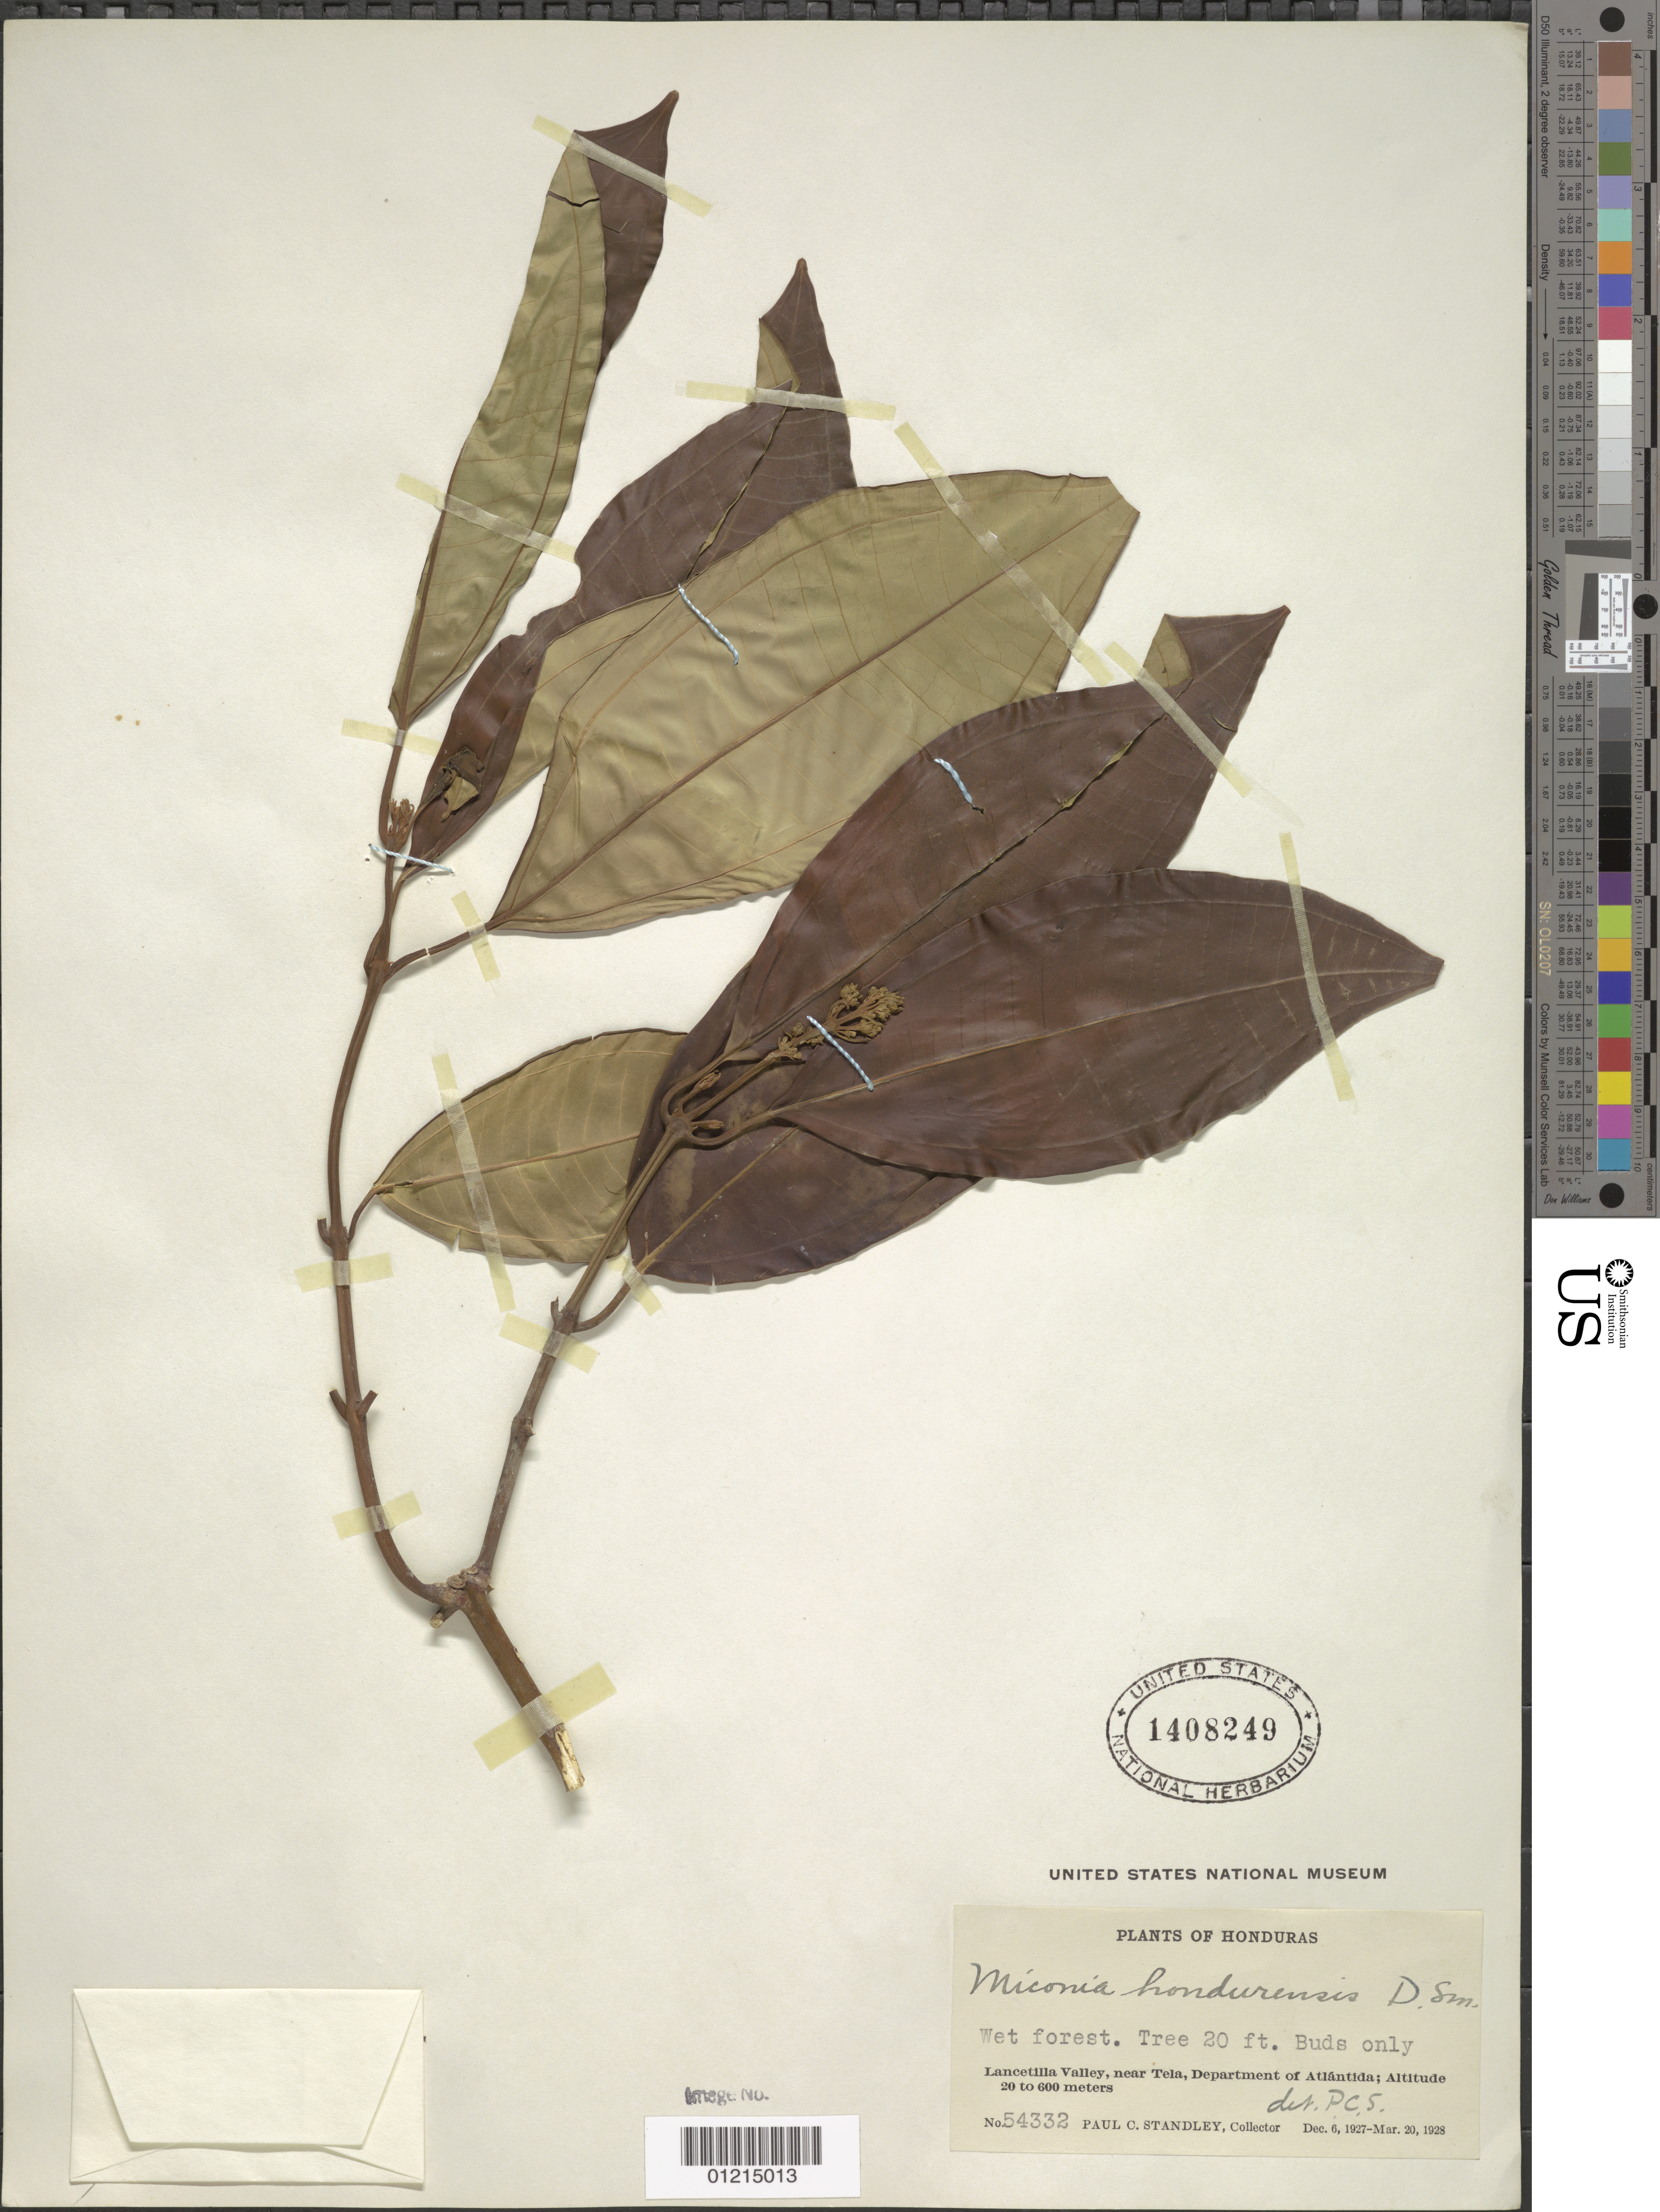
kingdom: Plantae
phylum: Tracheophyta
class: Magnoliopsida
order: Myrtales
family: Melastomataceae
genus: Miconia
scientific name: Miconia hondurensis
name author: Donn. Sm.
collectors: P. C. Standley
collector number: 54332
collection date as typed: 06 Dec 1927 to 20 Mar 1928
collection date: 1927-12-06/1928-03-20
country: Honduras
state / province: Atlántida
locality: Lancetilla Valley, near Tela, Department of Atlántida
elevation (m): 20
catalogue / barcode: US 1408249